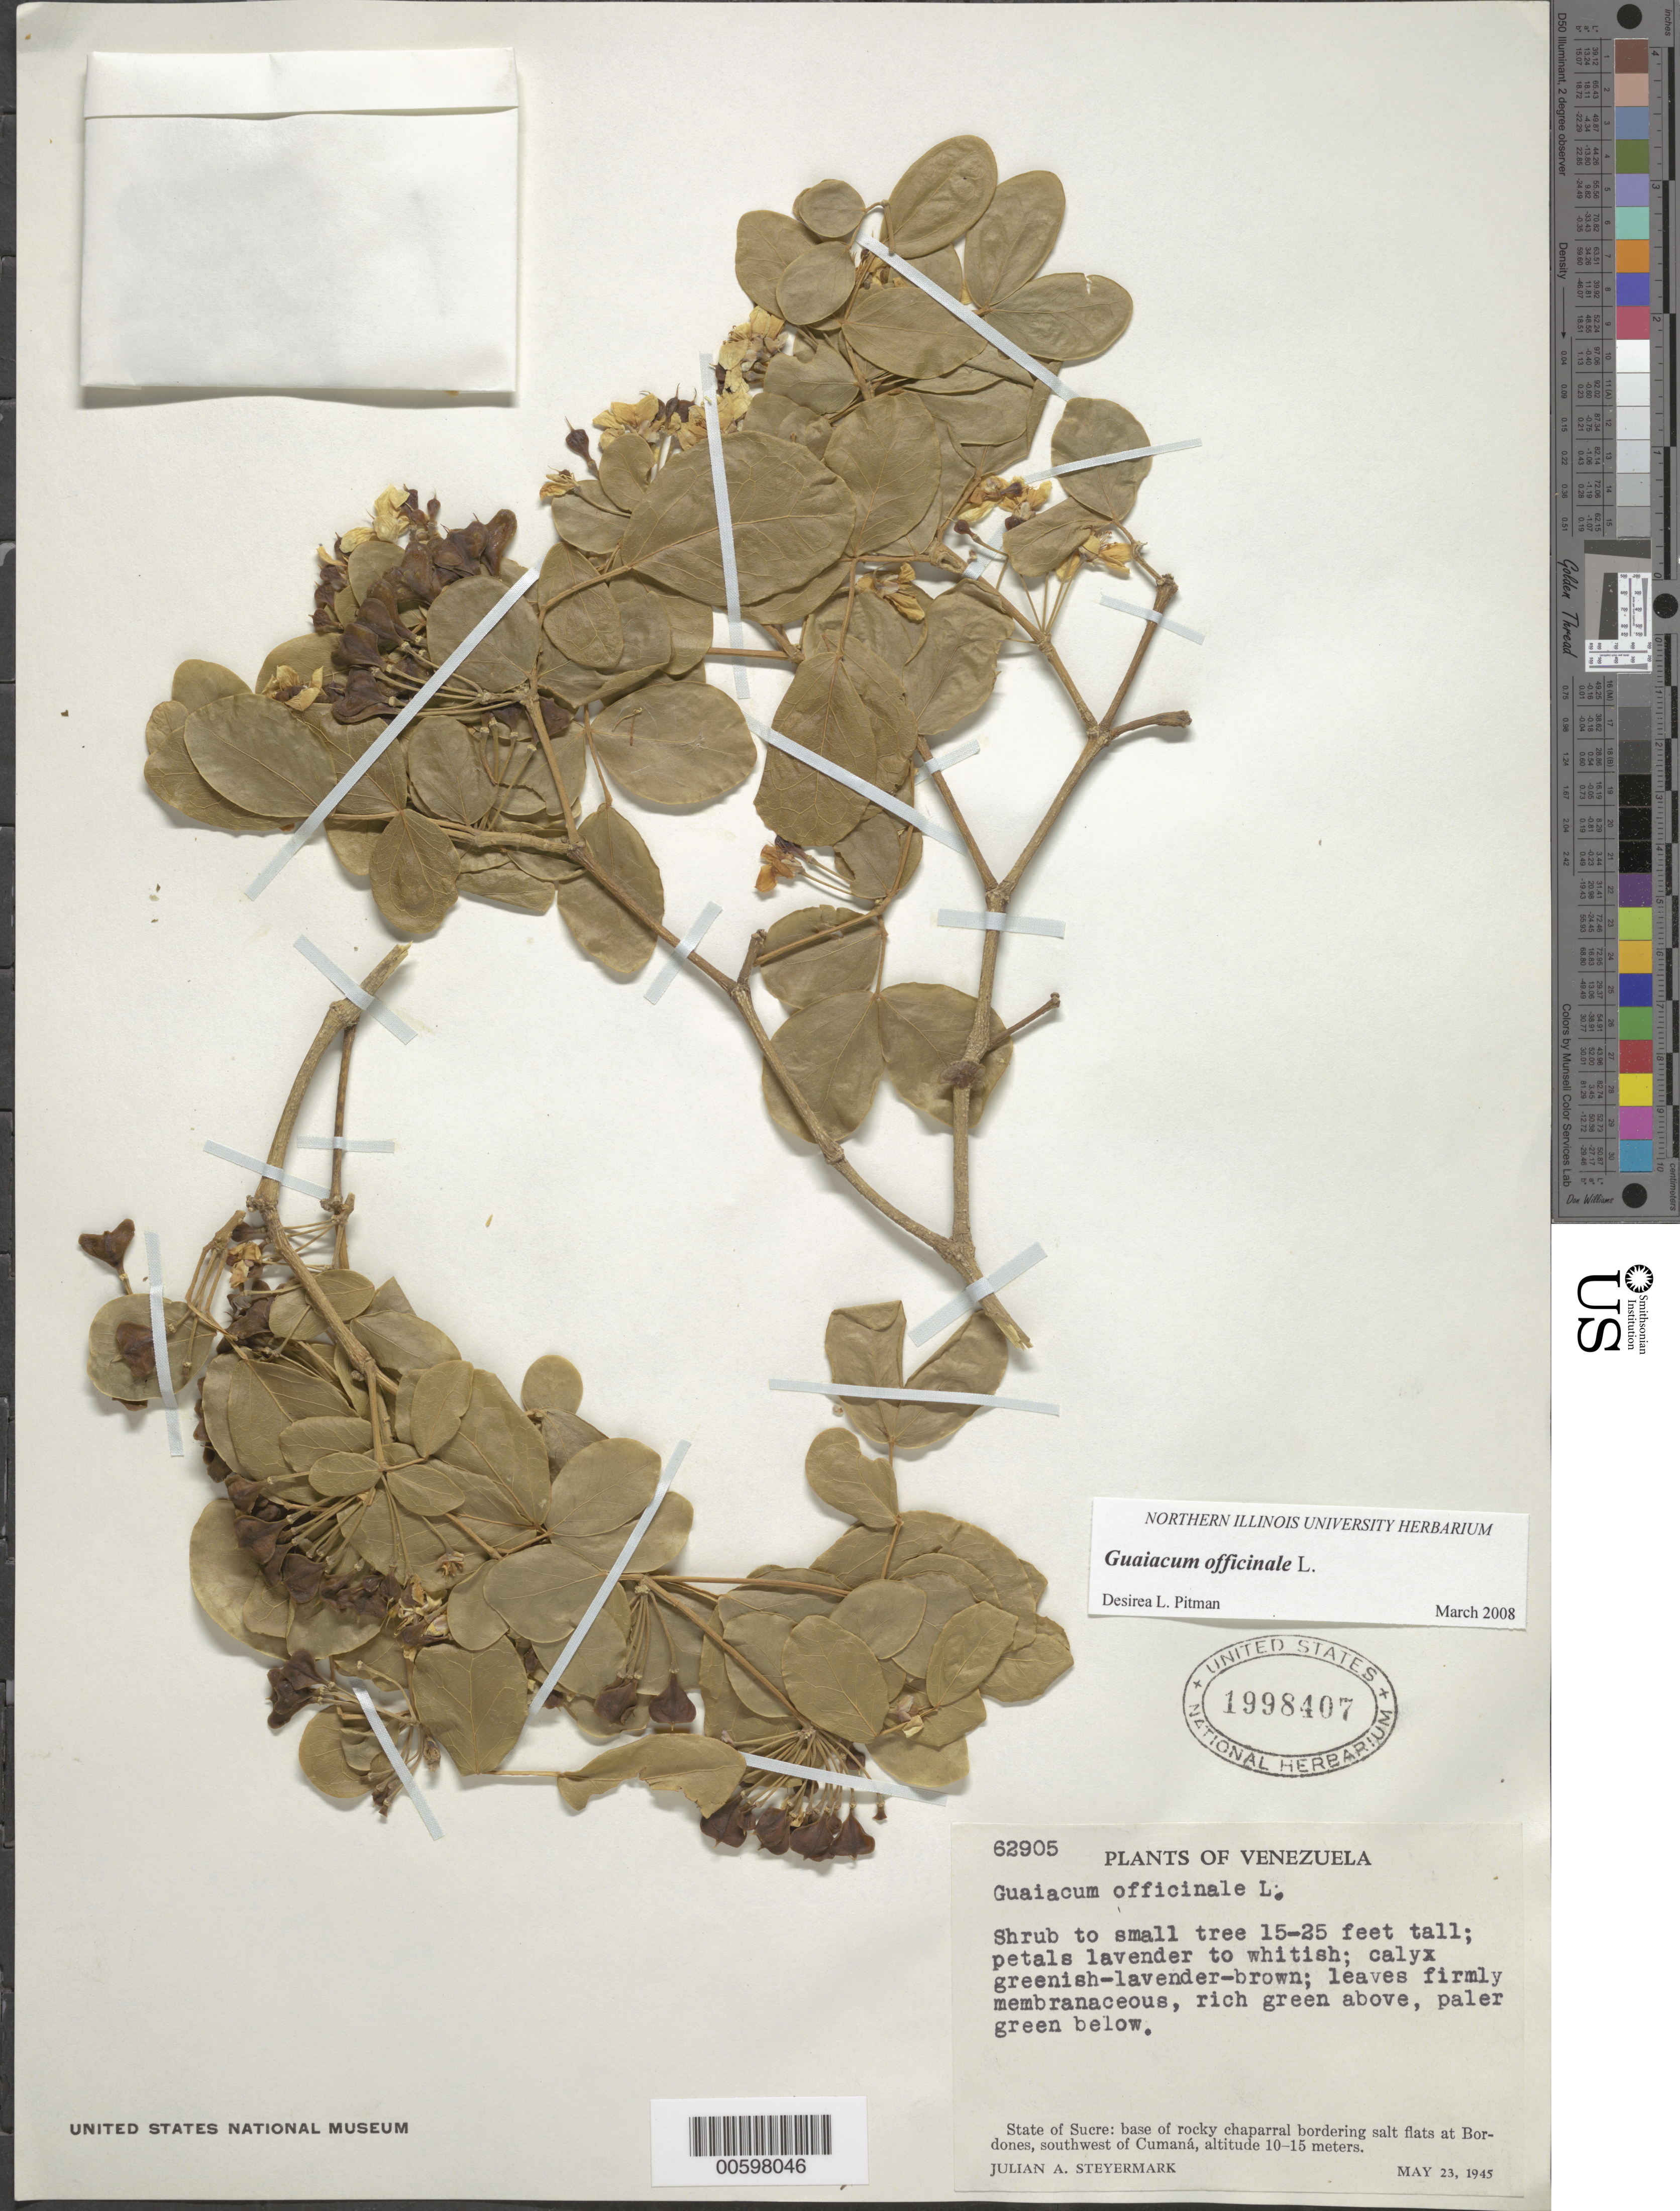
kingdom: Plantae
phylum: Tracheophyta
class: Magnoliopsida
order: Zygophyllales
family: Zygophyllaceae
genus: Guaiacum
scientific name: Guaiacum officinale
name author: L.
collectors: J. Steyermark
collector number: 62905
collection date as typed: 23 May 1945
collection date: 1945-05-23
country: Venezuela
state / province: Sucre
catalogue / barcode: US 1998407